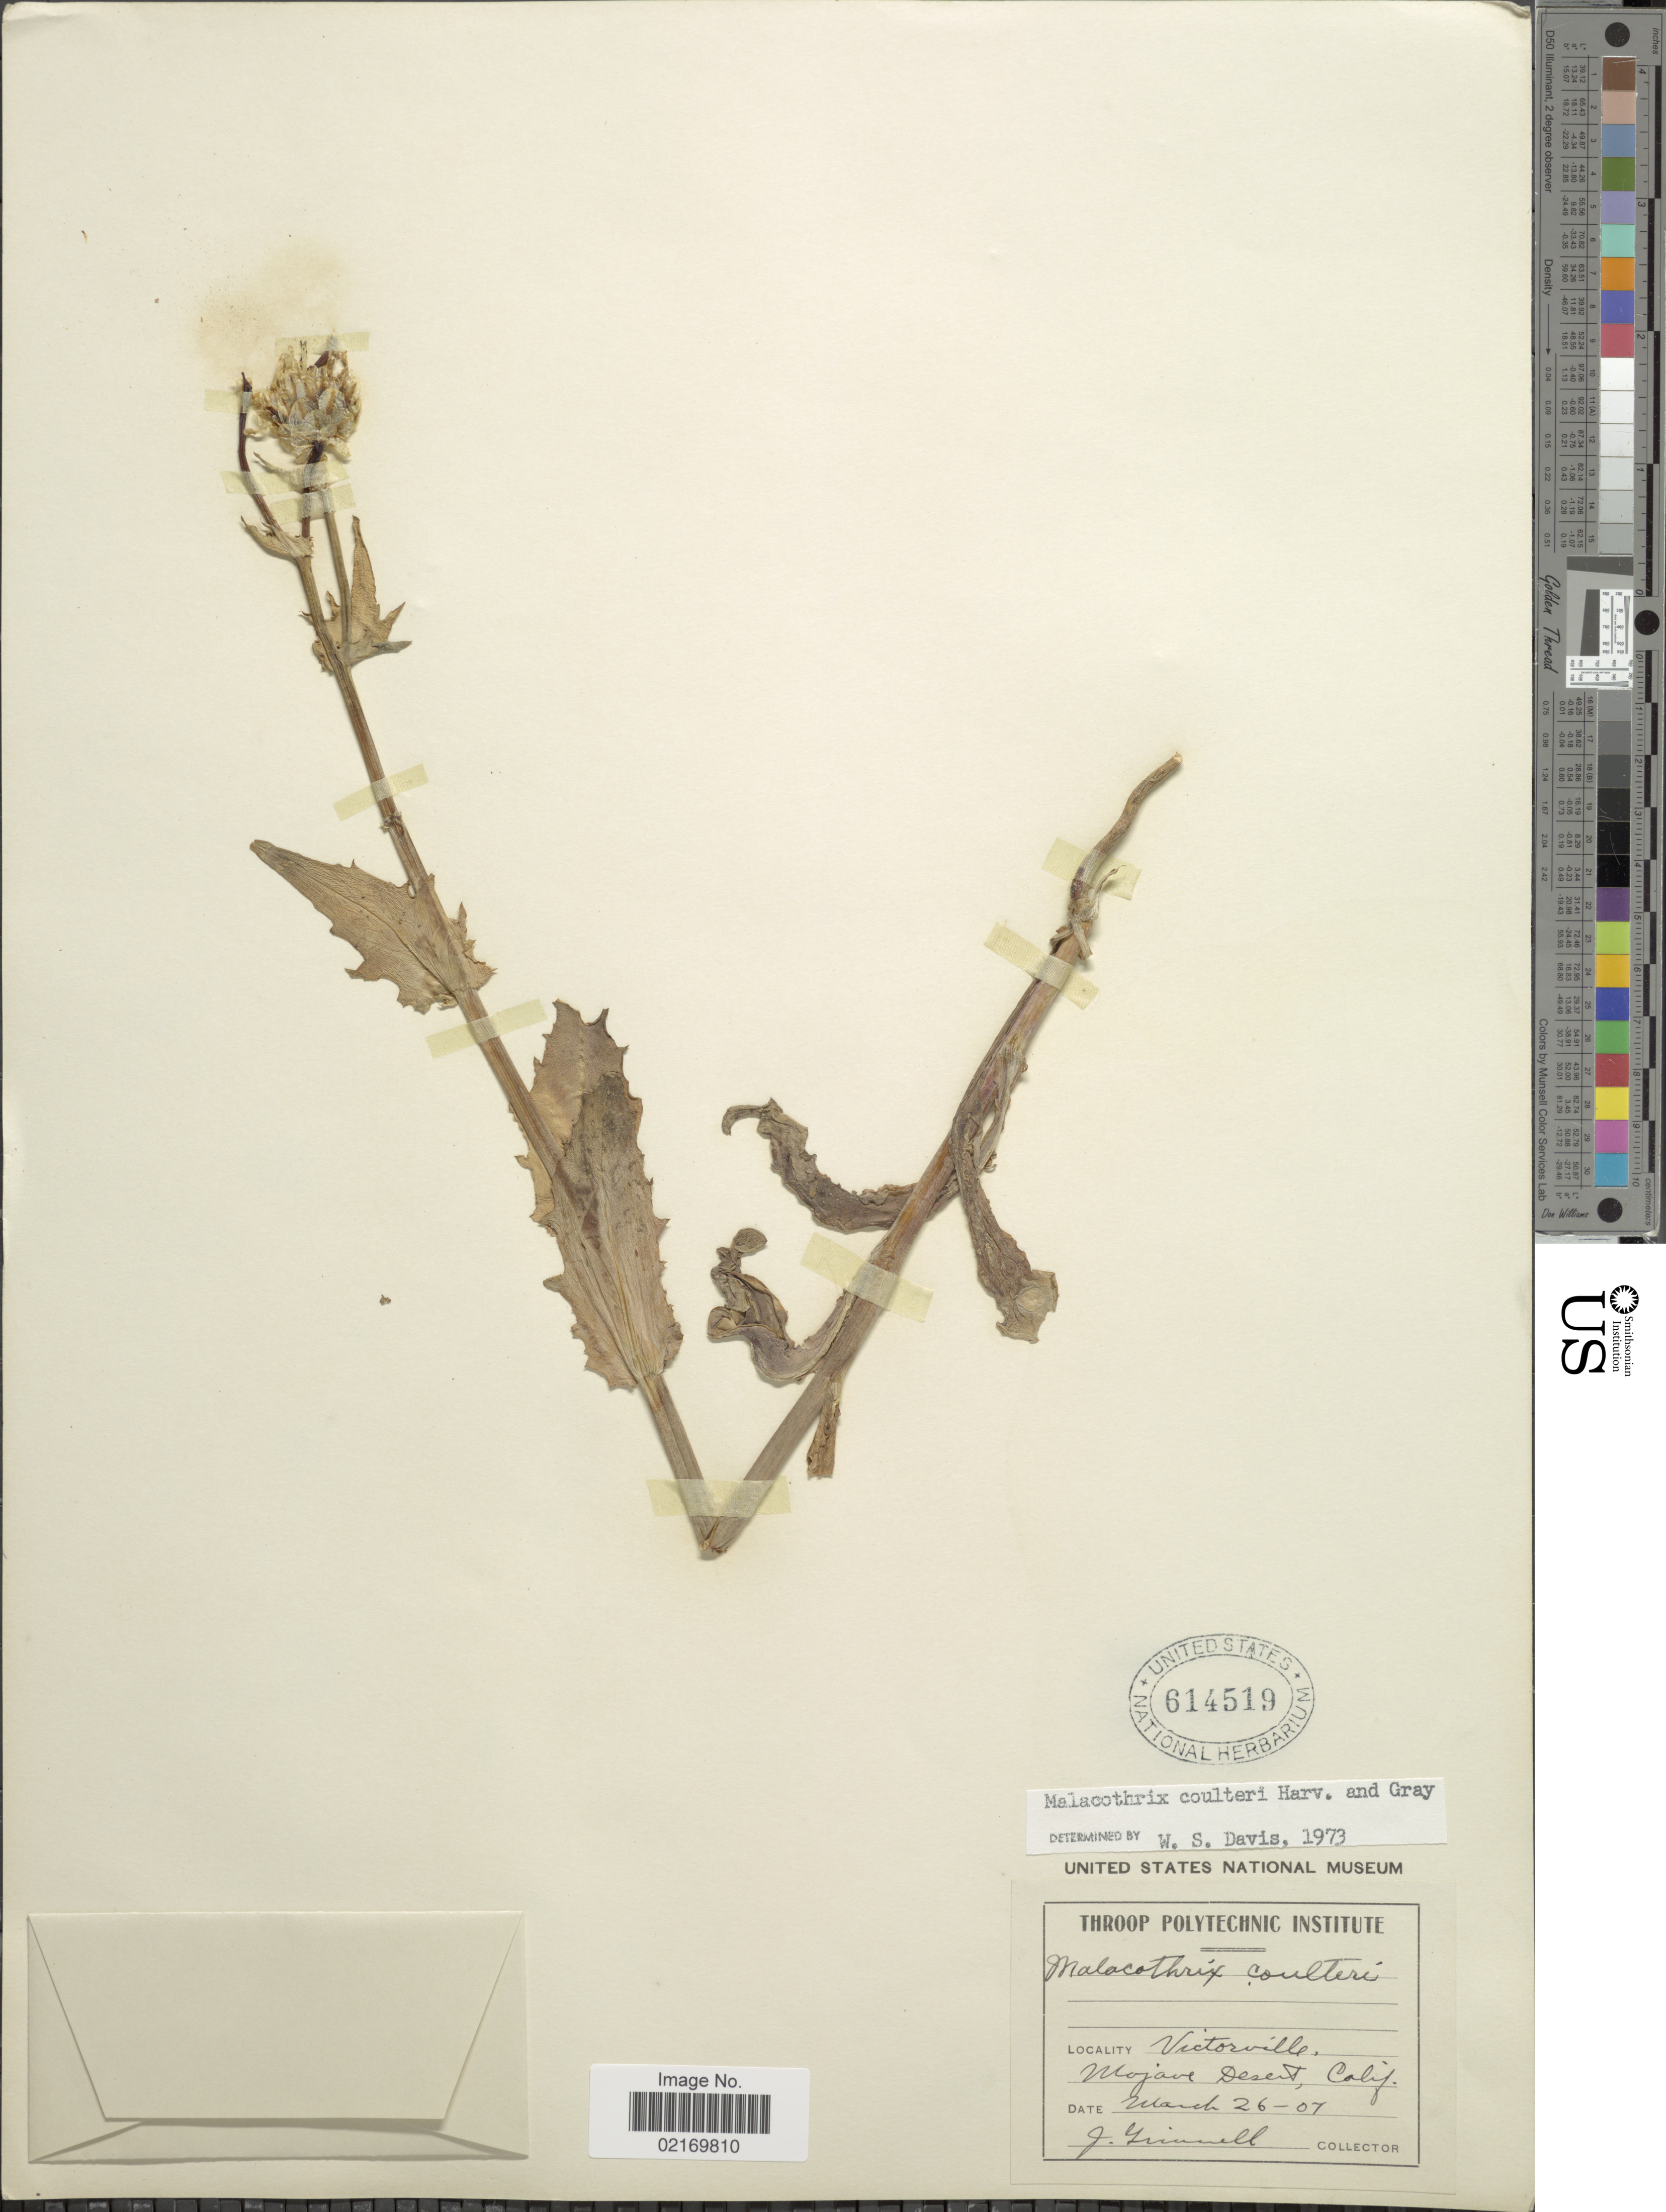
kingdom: Plantae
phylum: Tracheophyta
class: Magnoliopsida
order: Asterales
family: Asteraceae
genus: Malacothrix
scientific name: Malacothrix coulteri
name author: Harv. & A. Gray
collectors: J. Grinnell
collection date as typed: Transcribed d/m/y: 26/3/07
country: United States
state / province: California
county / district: San Barnadino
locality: Victorville, Mojave Desert, Calif.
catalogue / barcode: US 614519